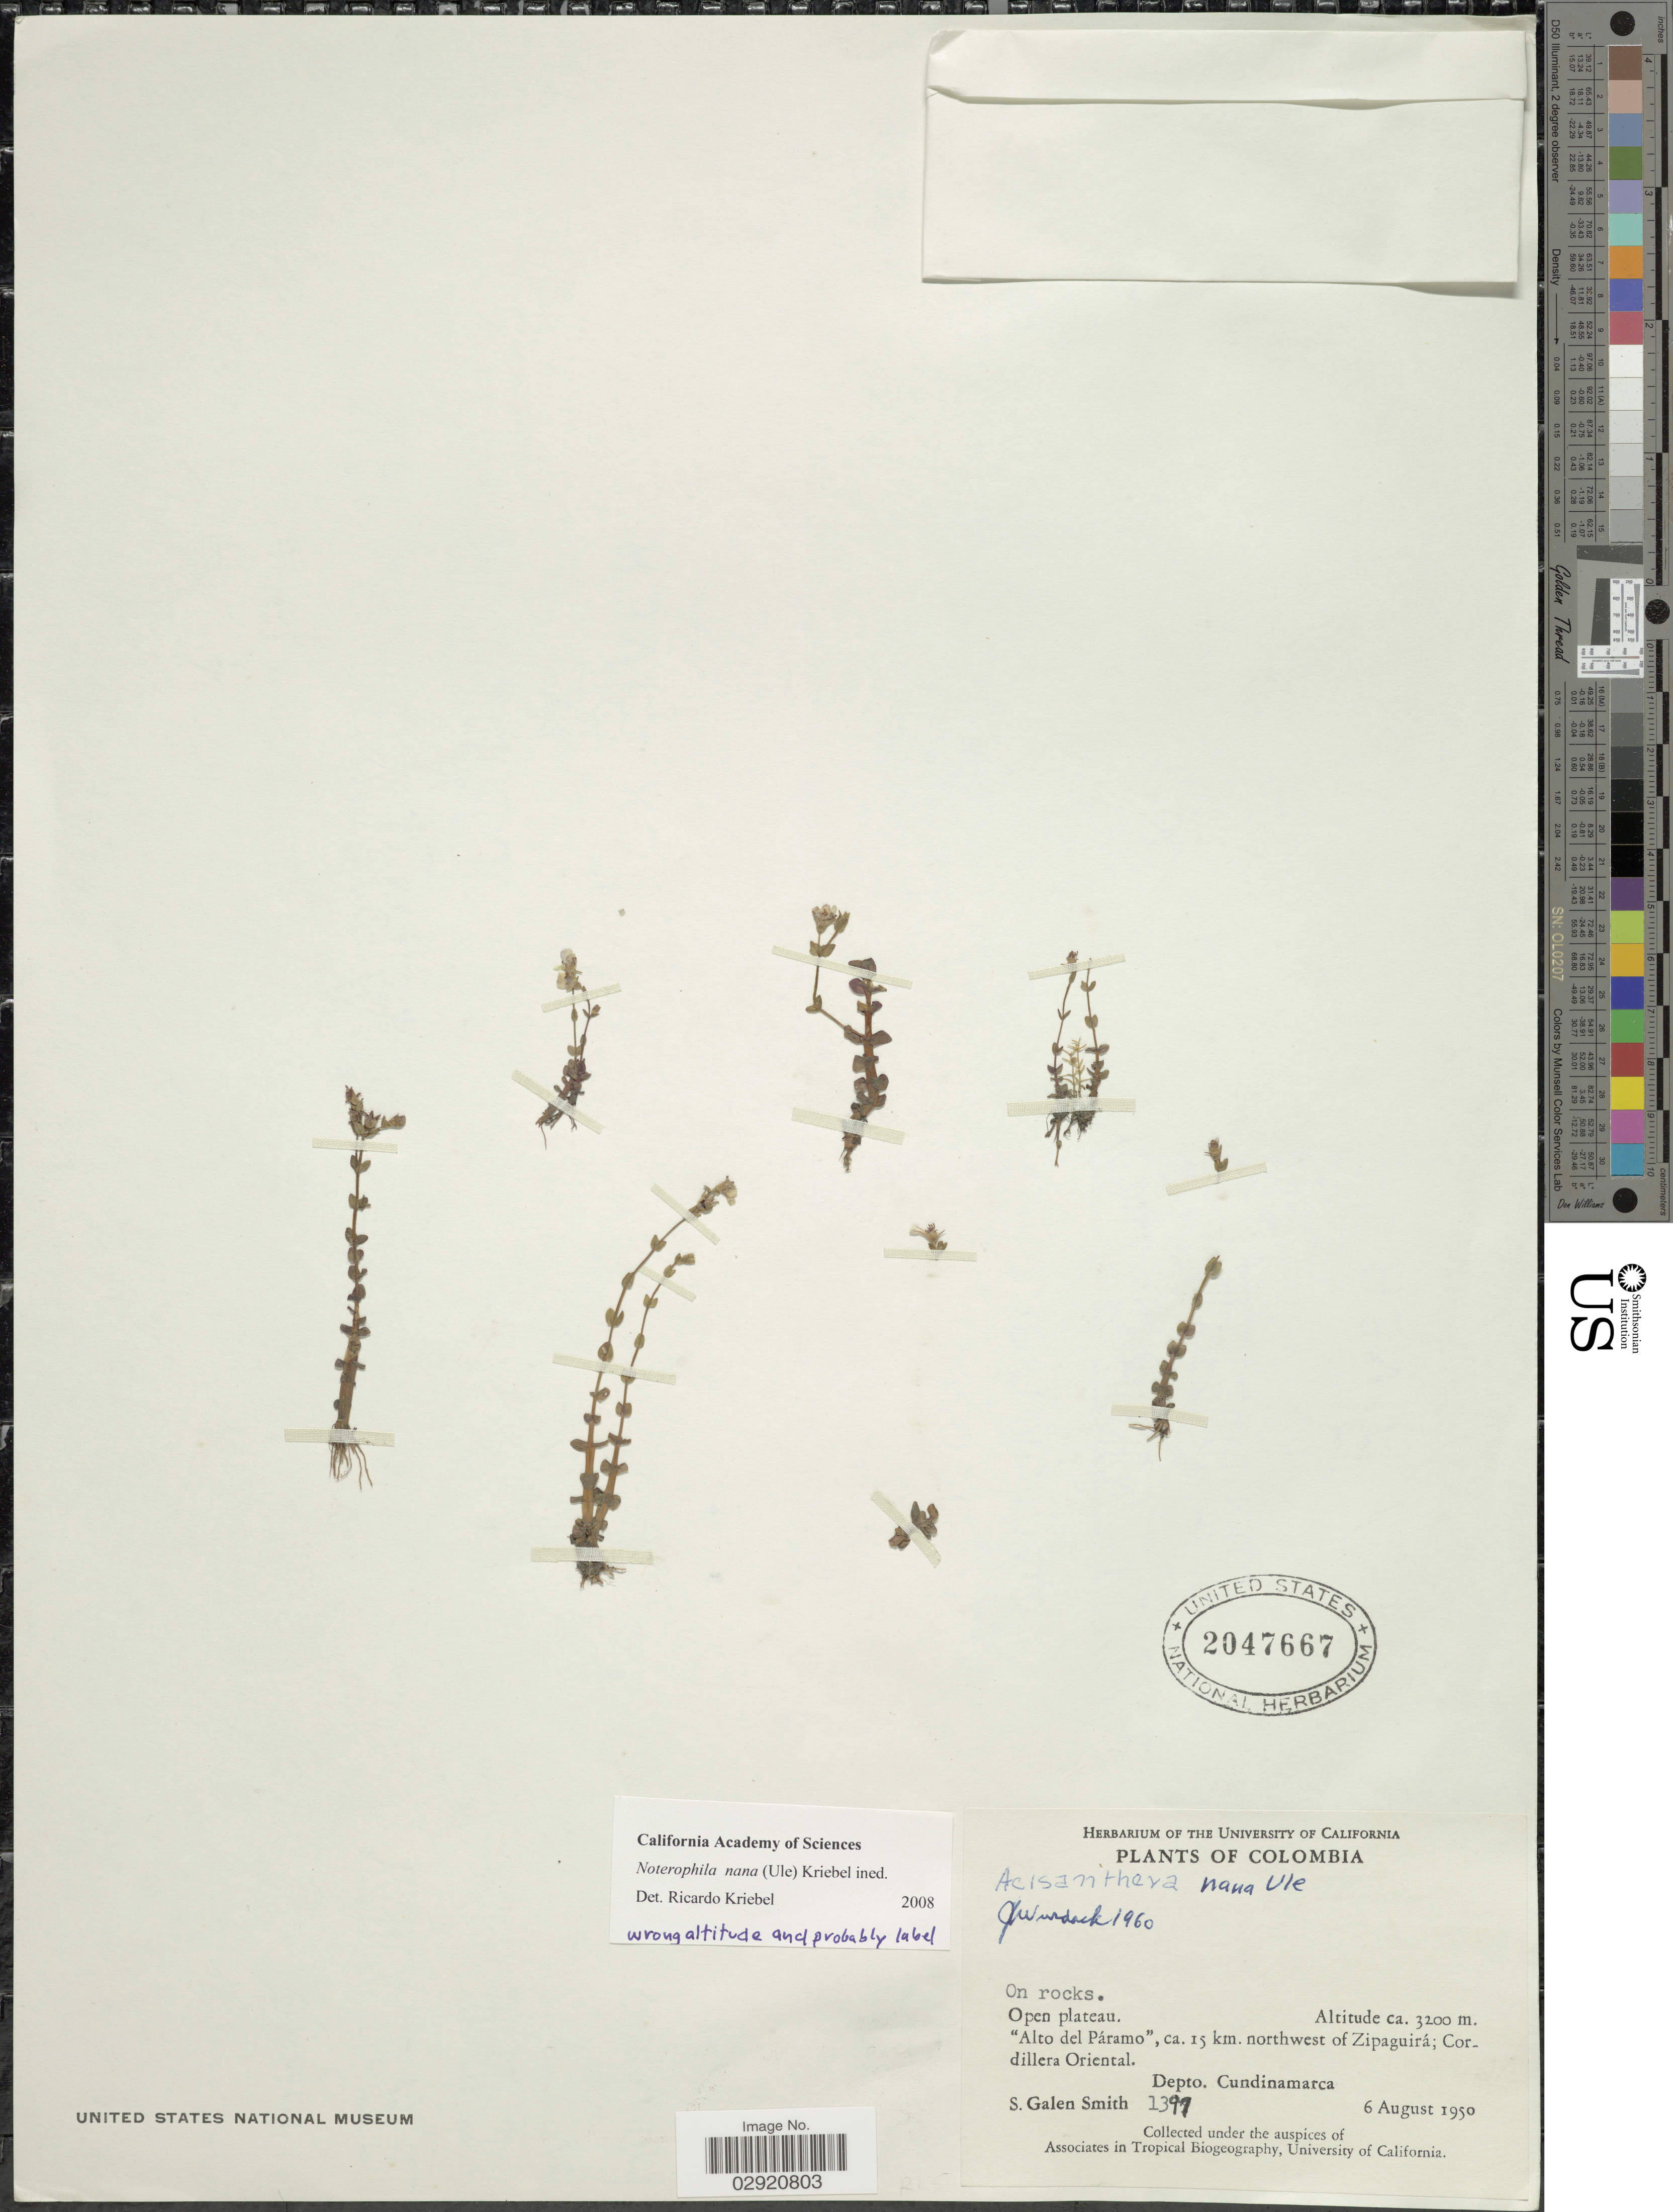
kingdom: Plantae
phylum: Tracheophyta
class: Magnoliopsida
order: Myrtales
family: Melastomataceae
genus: Noterophila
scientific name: Noterophila nana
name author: (Ule) Kriebel & M.J. Rocha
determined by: Nunes da Silva, Diego, (RB), Jardim Botanico do Rio de Janeiro - Herbario (BRAZIL)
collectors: S. G. Smith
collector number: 1397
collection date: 1950-08-06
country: Colombia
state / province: Cundinamarca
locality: Alto del Páramo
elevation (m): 3200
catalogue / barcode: US 2047667